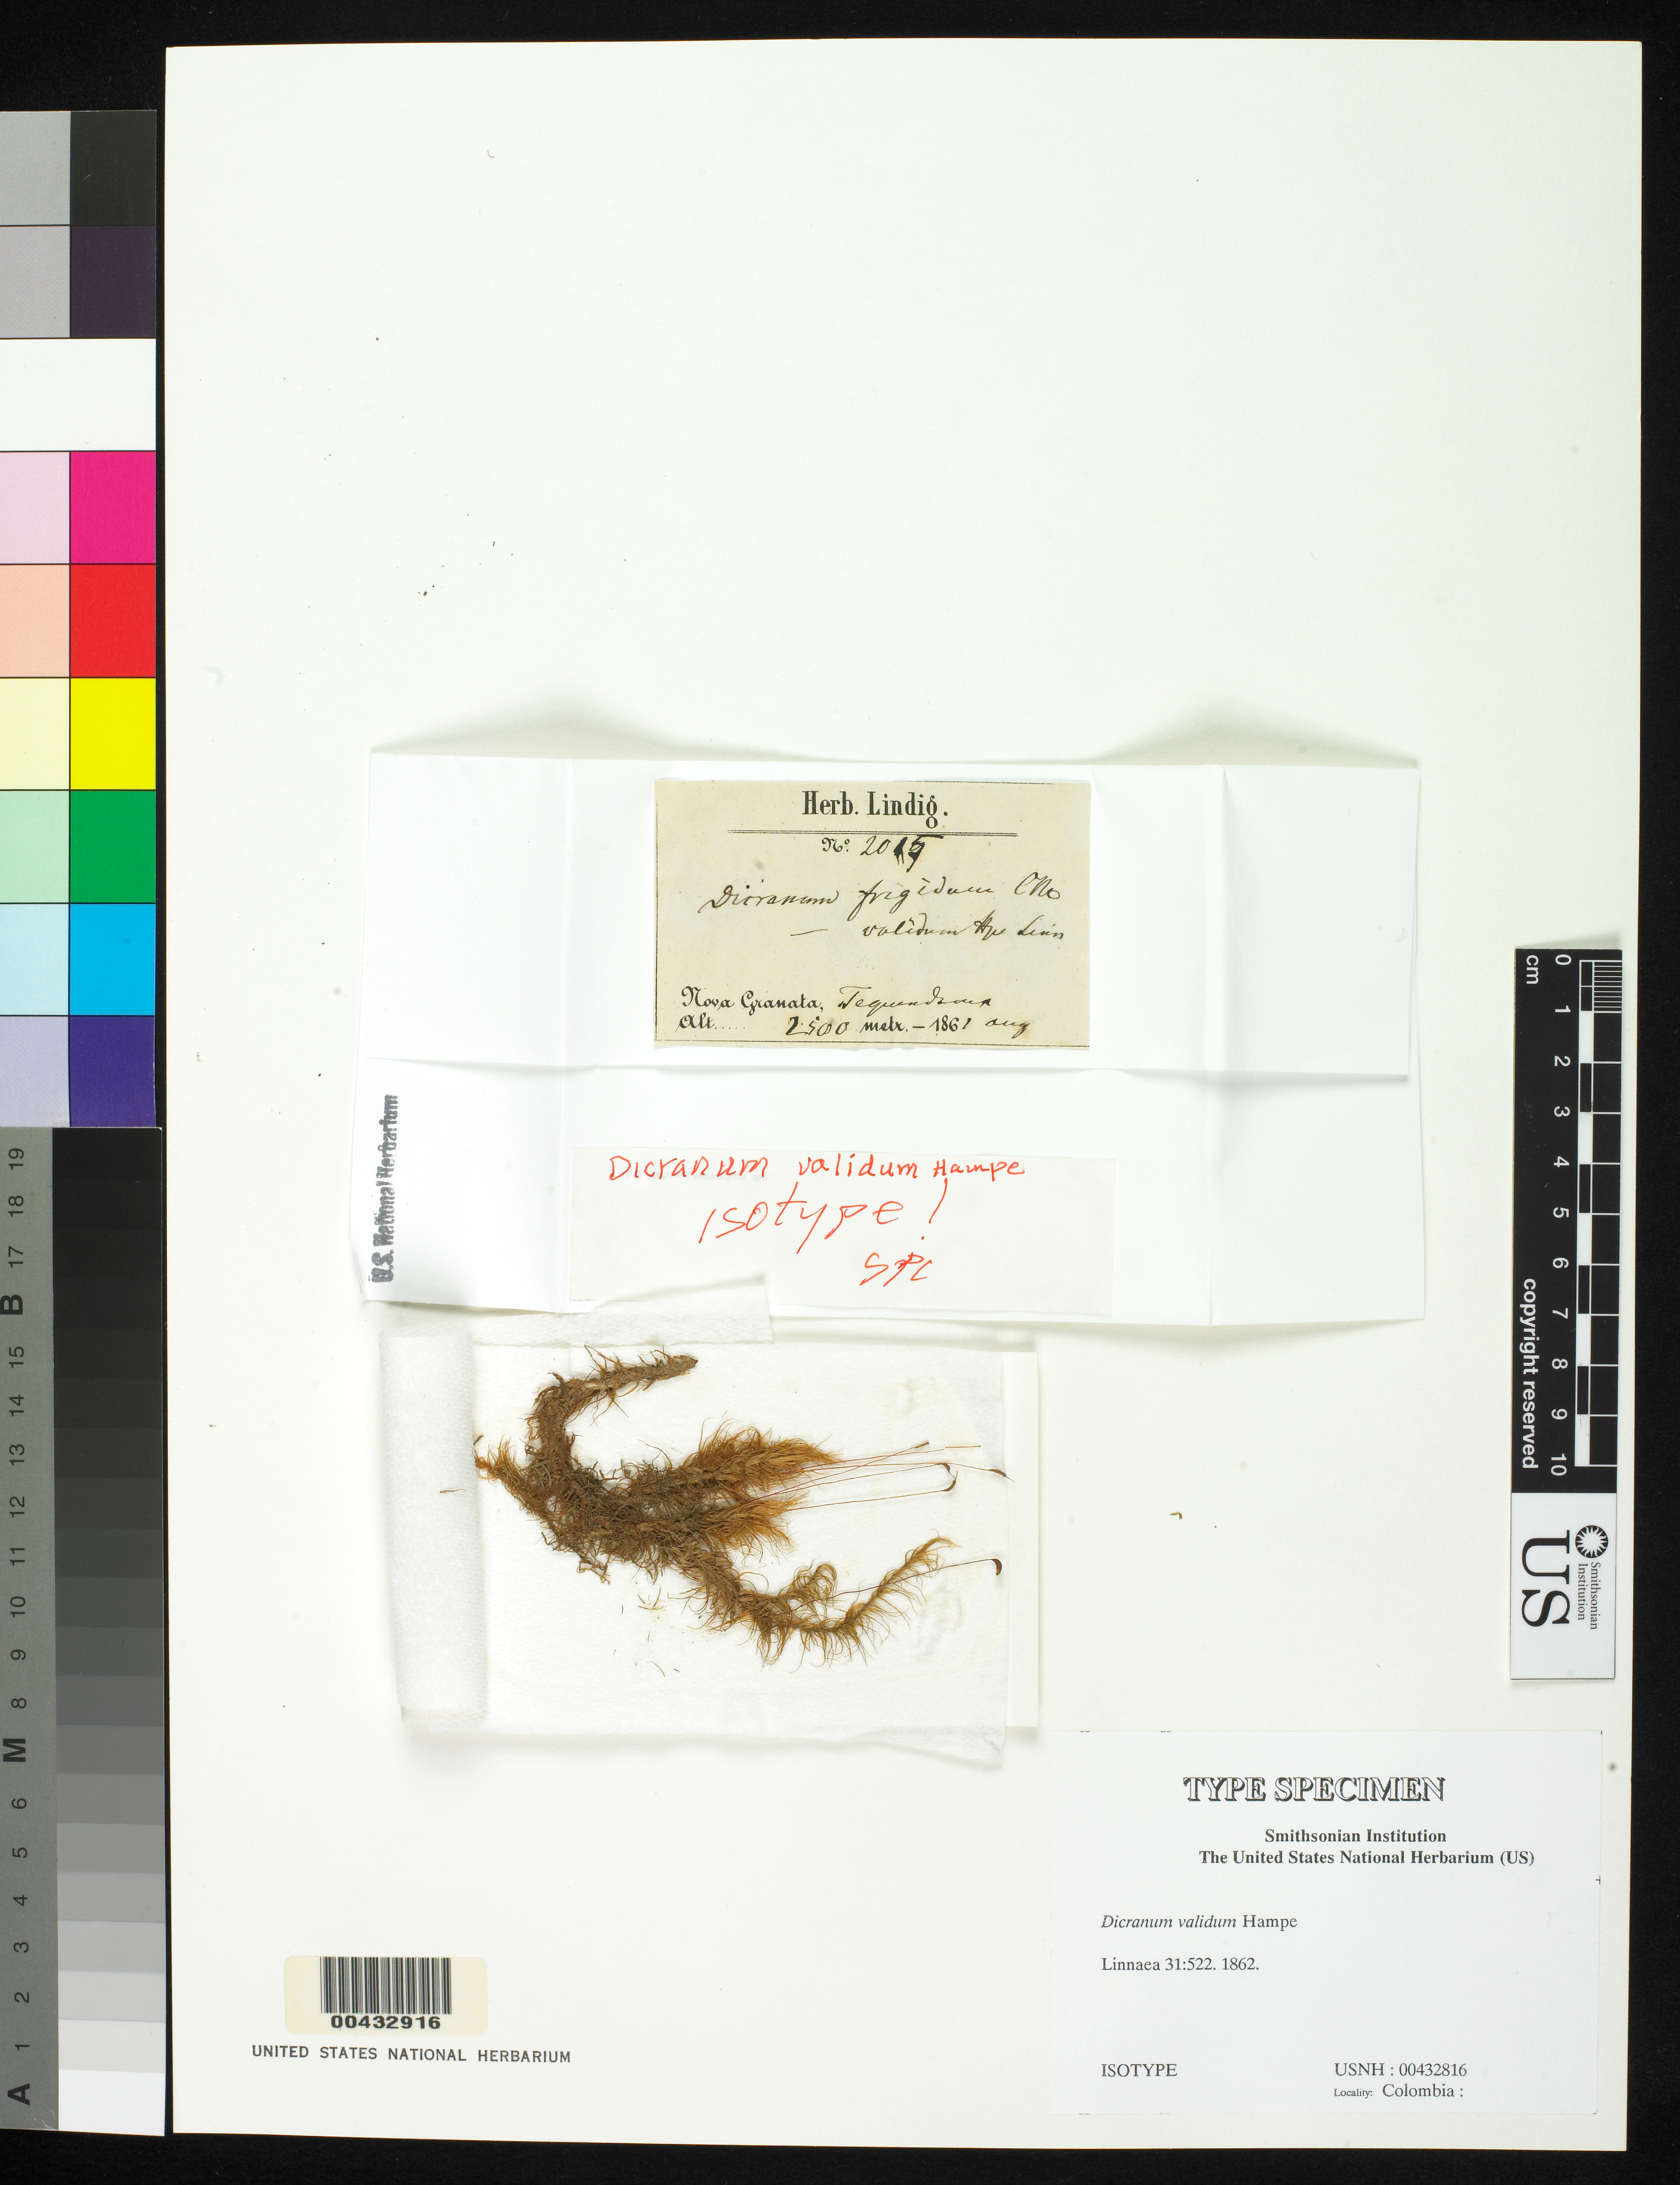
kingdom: Plantae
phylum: Bryophyta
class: Bryopsida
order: Dicranales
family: Dicranaceae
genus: Dicranum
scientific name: Dicranum validum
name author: Hampe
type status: Isotype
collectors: A. Lindig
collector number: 2015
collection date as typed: Aug 1861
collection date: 1861-08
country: Colombia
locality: Tequendama.